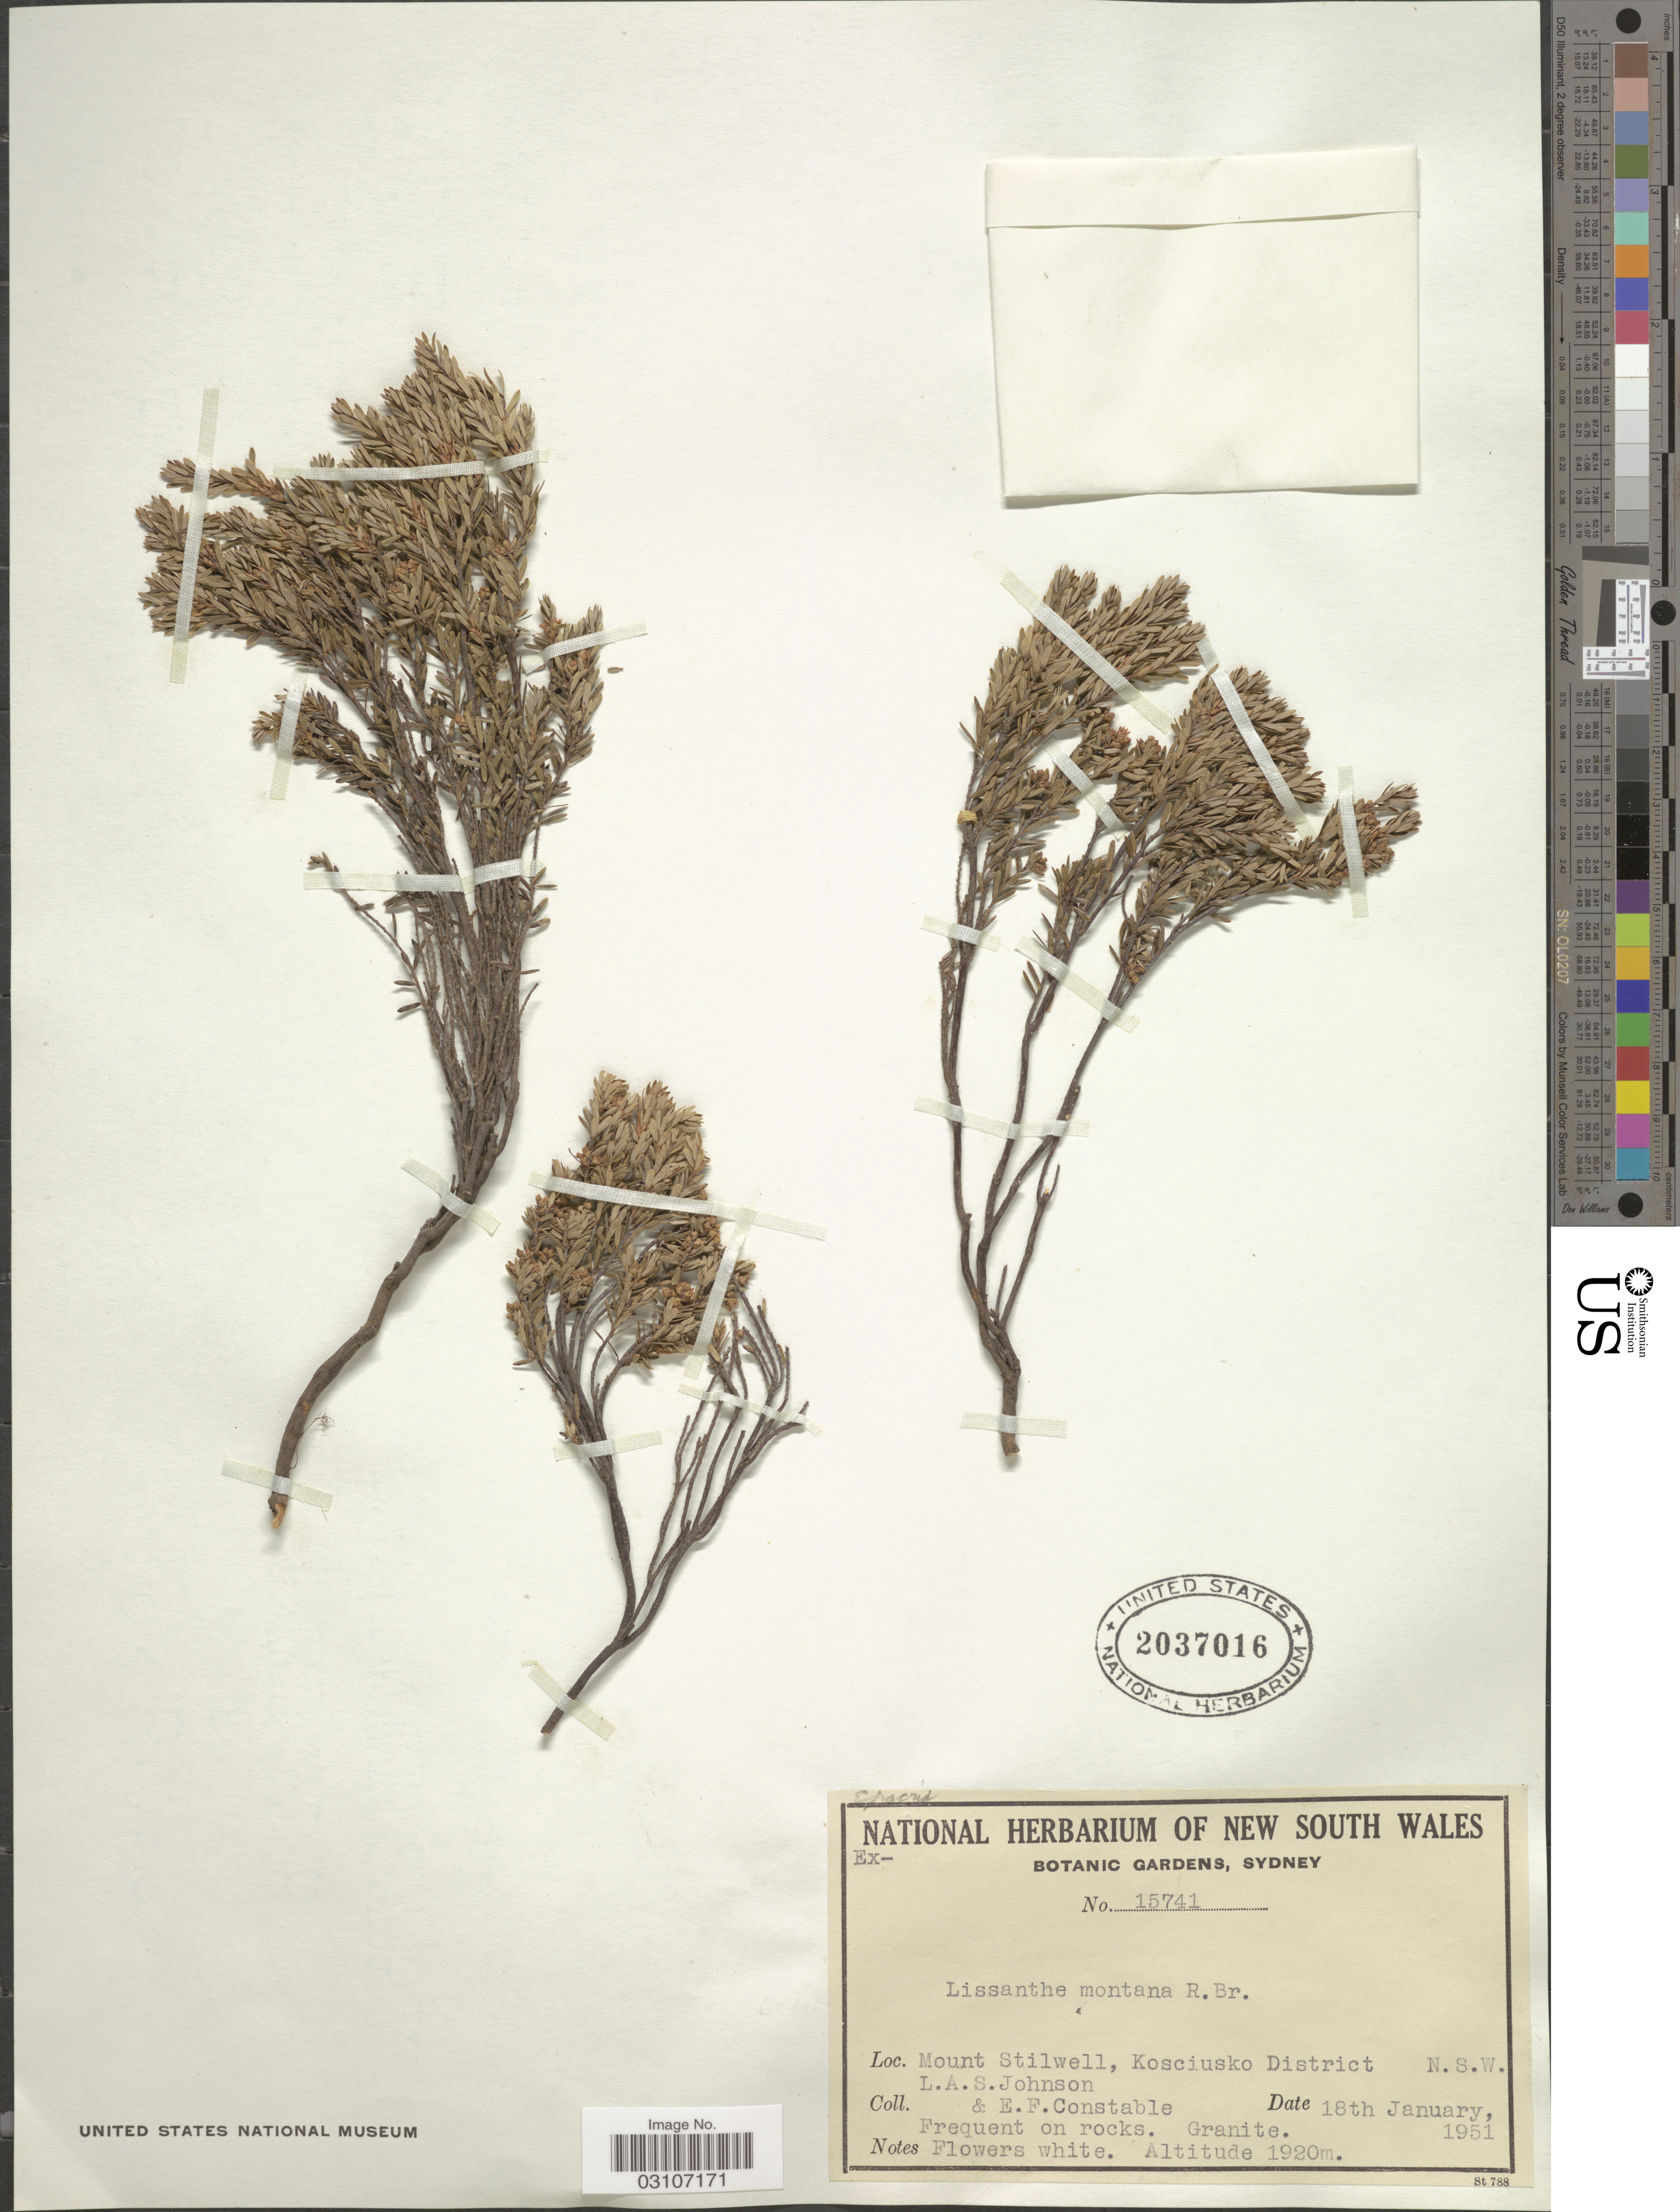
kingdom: Plantae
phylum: Tracheophyta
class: Magnoliopsida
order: Ericales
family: Ericaceae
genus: Lissanthe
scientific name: Lissanthe montana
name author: R. Br.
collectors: L. A. S. Johnson & E. F. Constable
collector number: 15741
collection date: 1951-01-18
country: Australia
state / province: New South Wales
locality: Mount Stilwell, Kosciusko District. N.S.W.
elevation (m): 1920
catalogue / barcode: US 2037016